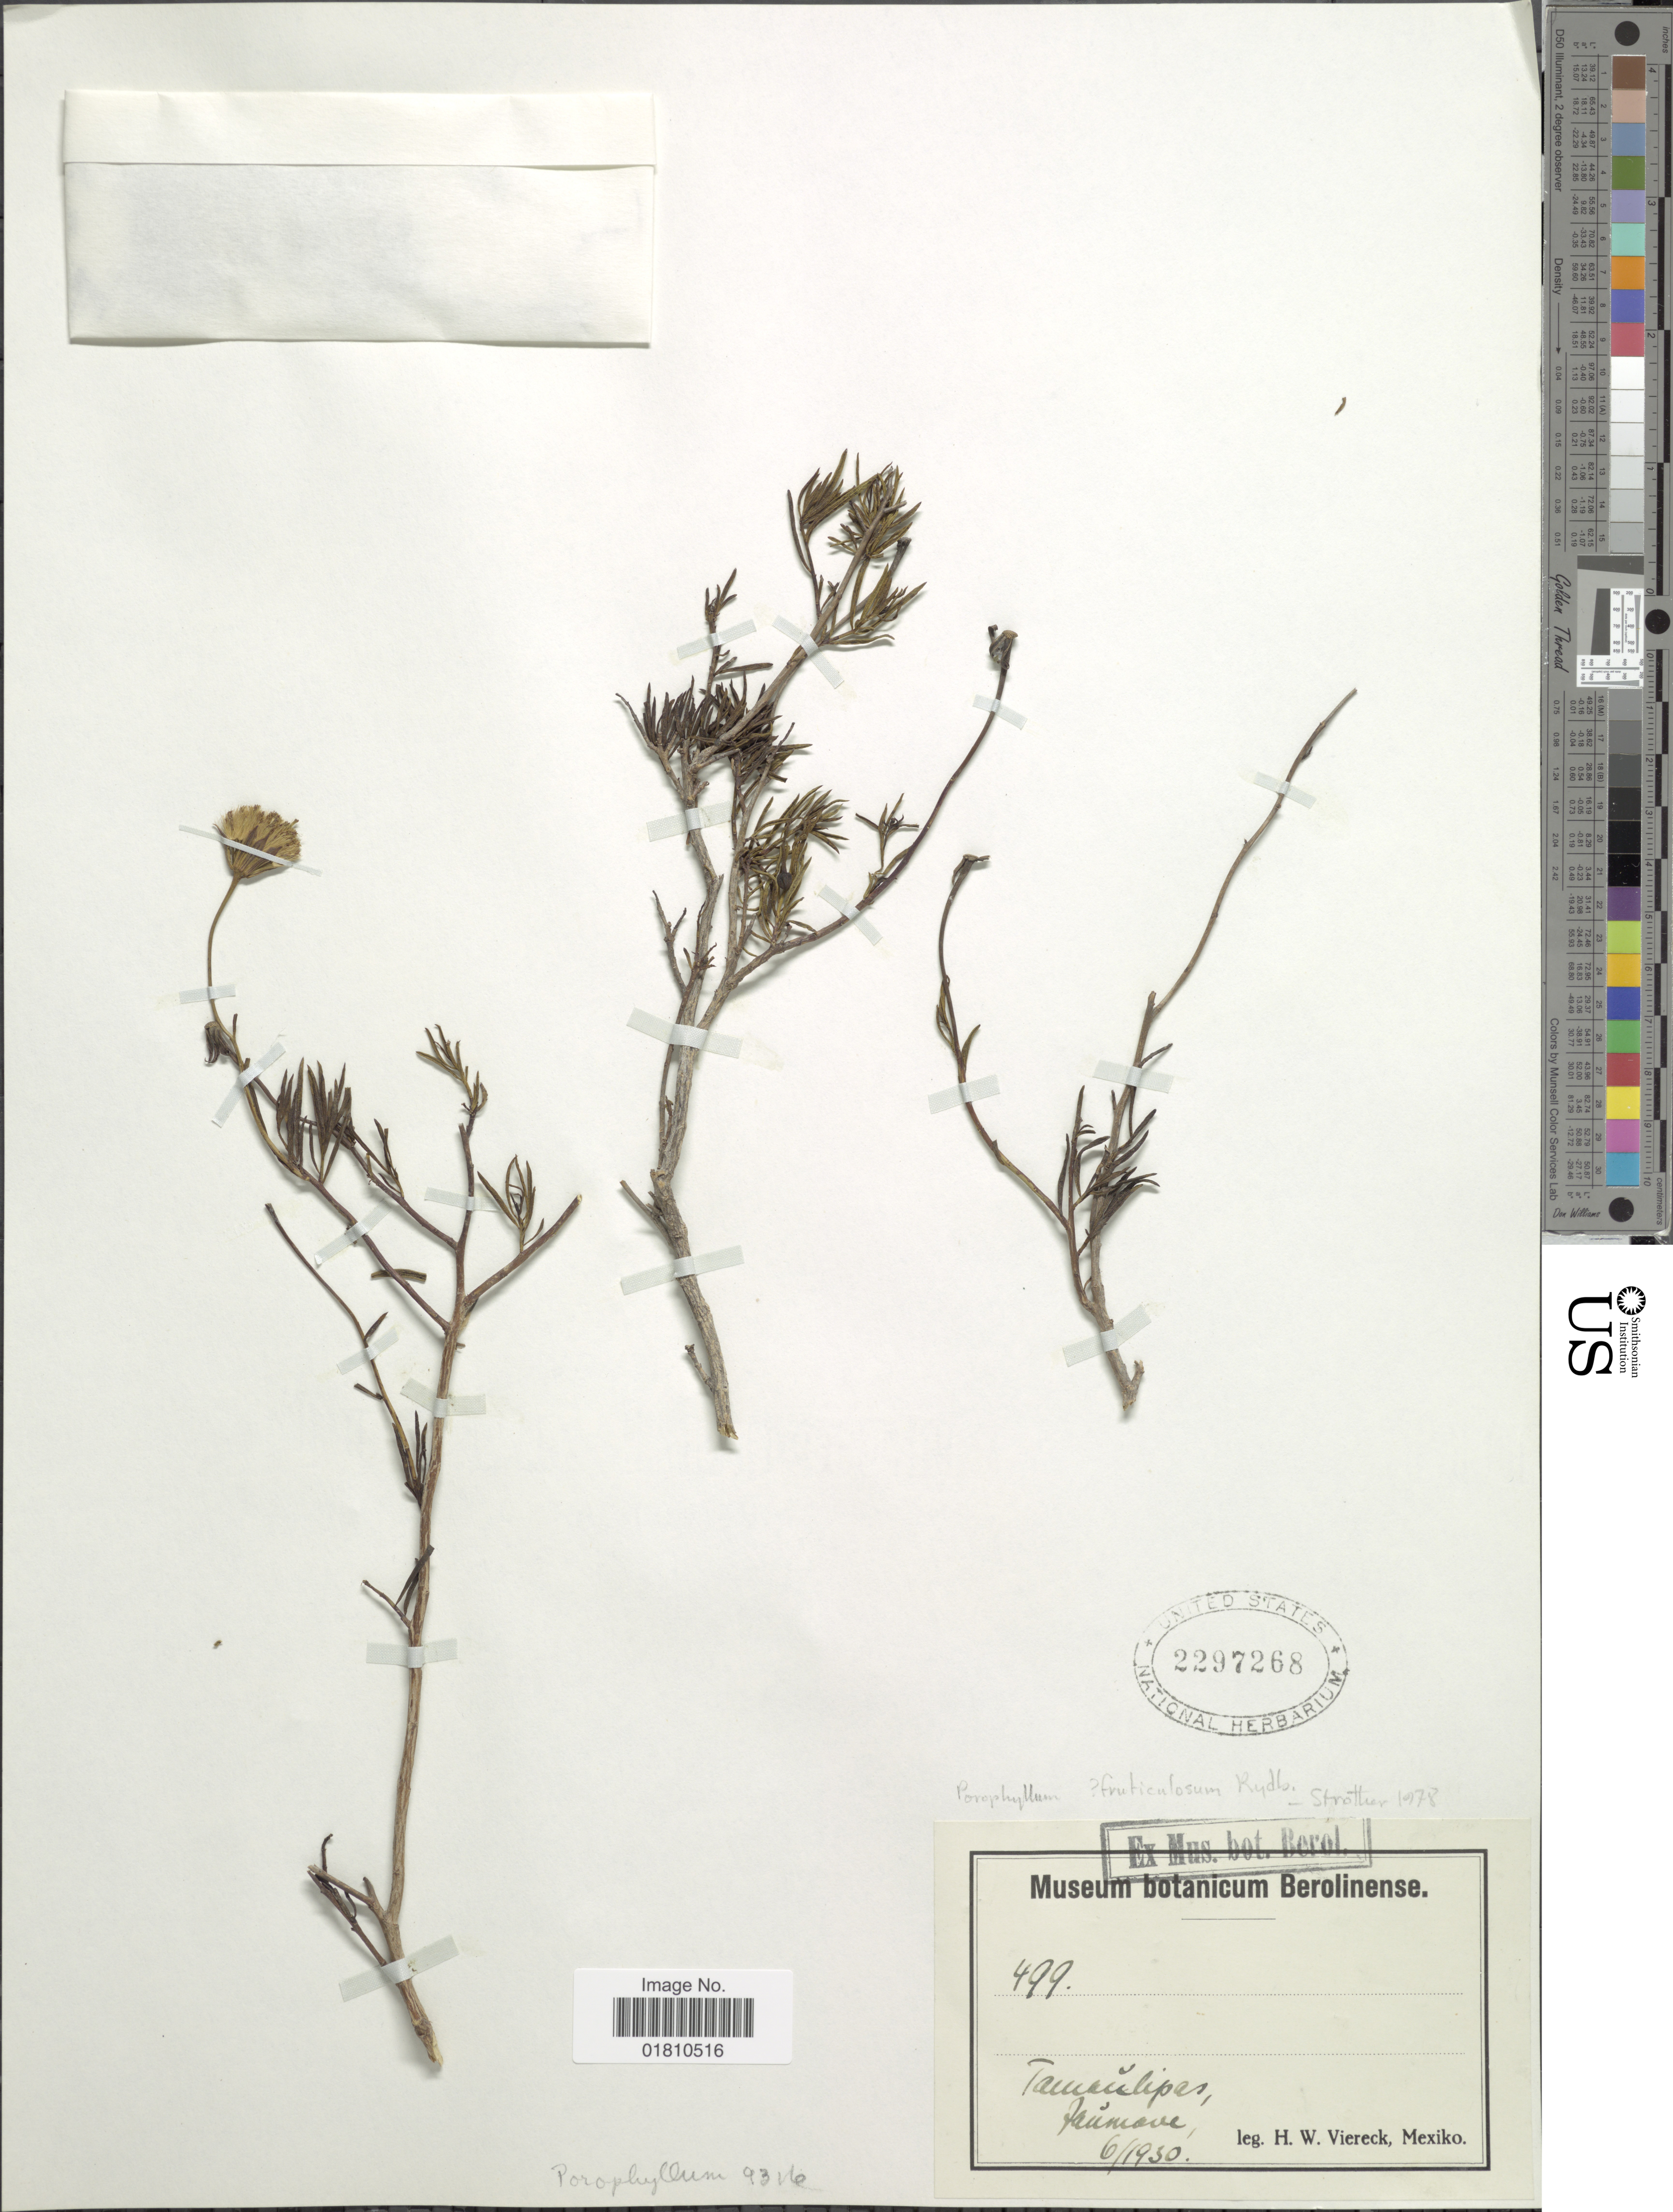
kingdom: Plantae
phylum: Tracheophyta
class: Magnoliopsida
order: Asterales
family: Asteraceae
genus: Porophyllum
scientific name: Porophyllum fruticulosum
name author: Rydb.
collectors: H. W. Viereck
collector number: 499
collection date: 1930-06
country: Mexico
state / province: Tamaulipas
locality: Jaumave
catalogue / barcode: US 2297268